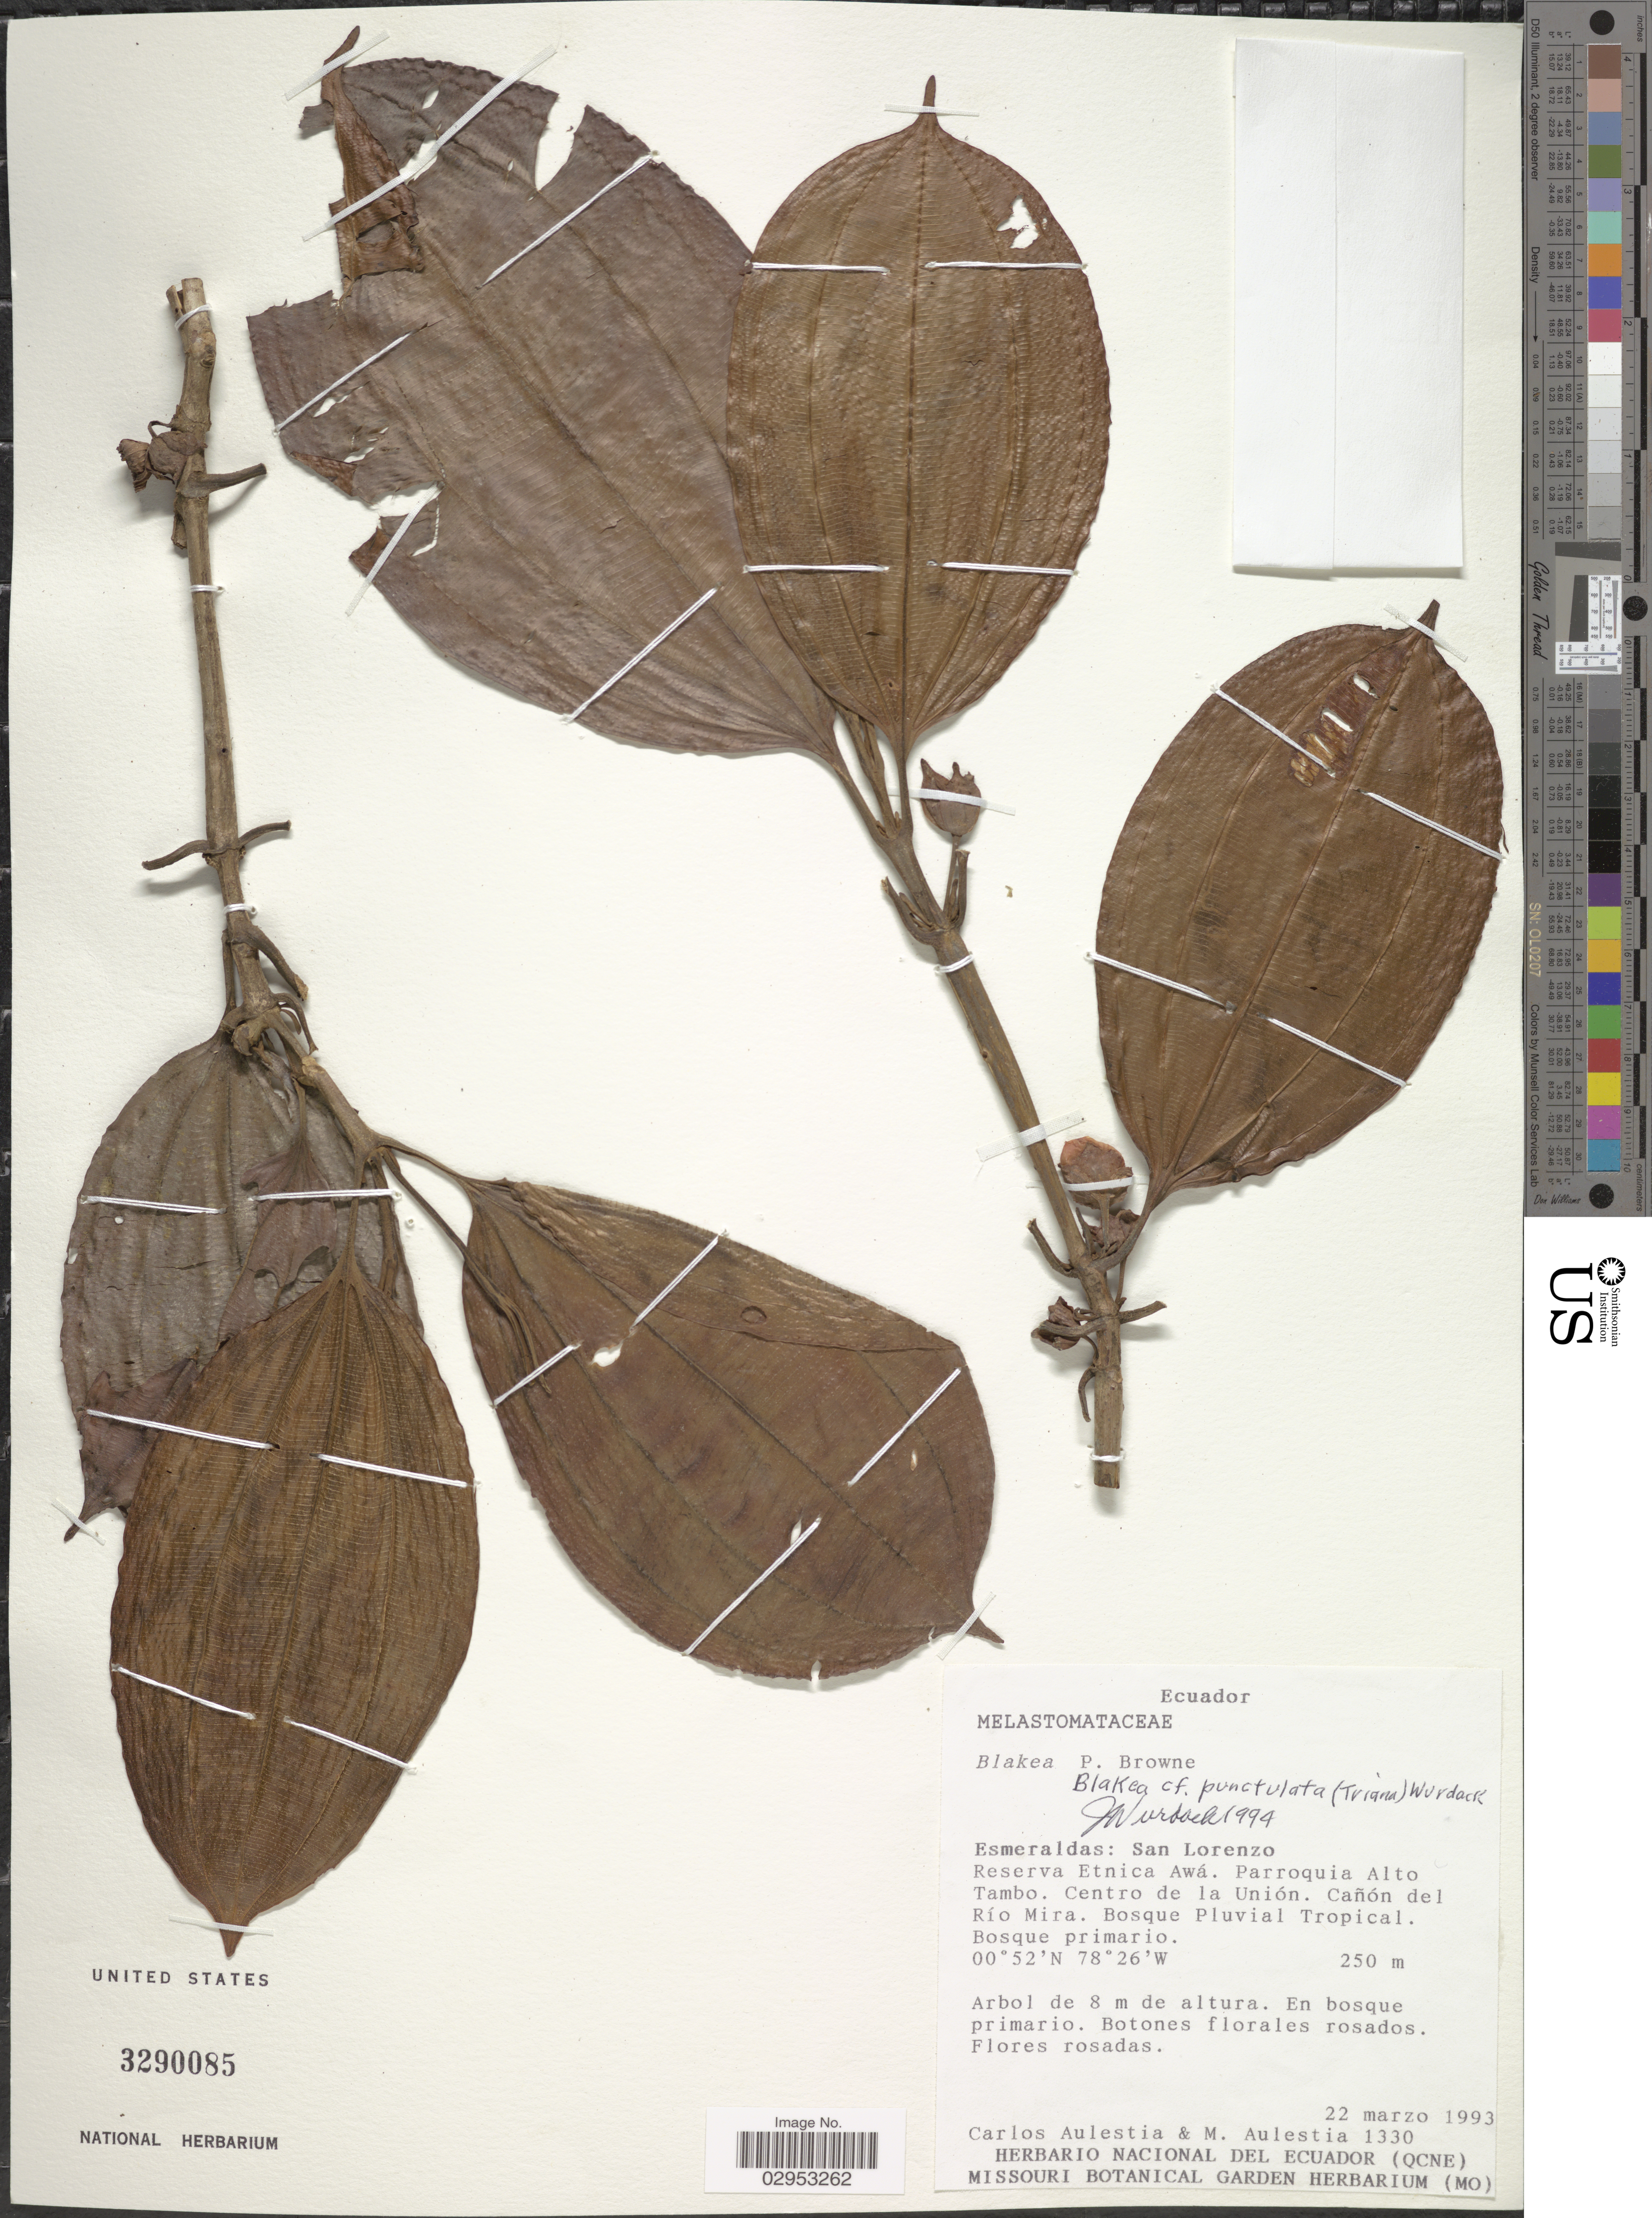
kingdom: Plantae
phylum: Tracheophyta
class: Magnoliopsida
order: Myrtales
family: Melastomataceae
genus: Blakea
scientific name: Blakea punctulata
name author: (Triana) Wurdack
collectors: C. Aulestia & M. Aulestia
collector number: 1330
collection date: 1993-03-22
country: Ecuador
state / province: Esmeraldas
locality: San Lorenzo. Reserva Etnica Awá. Parroquia Alto Tambo. Centro de la Unión. Cañón del Río Mira.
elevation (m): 250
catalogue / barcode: US 3290085